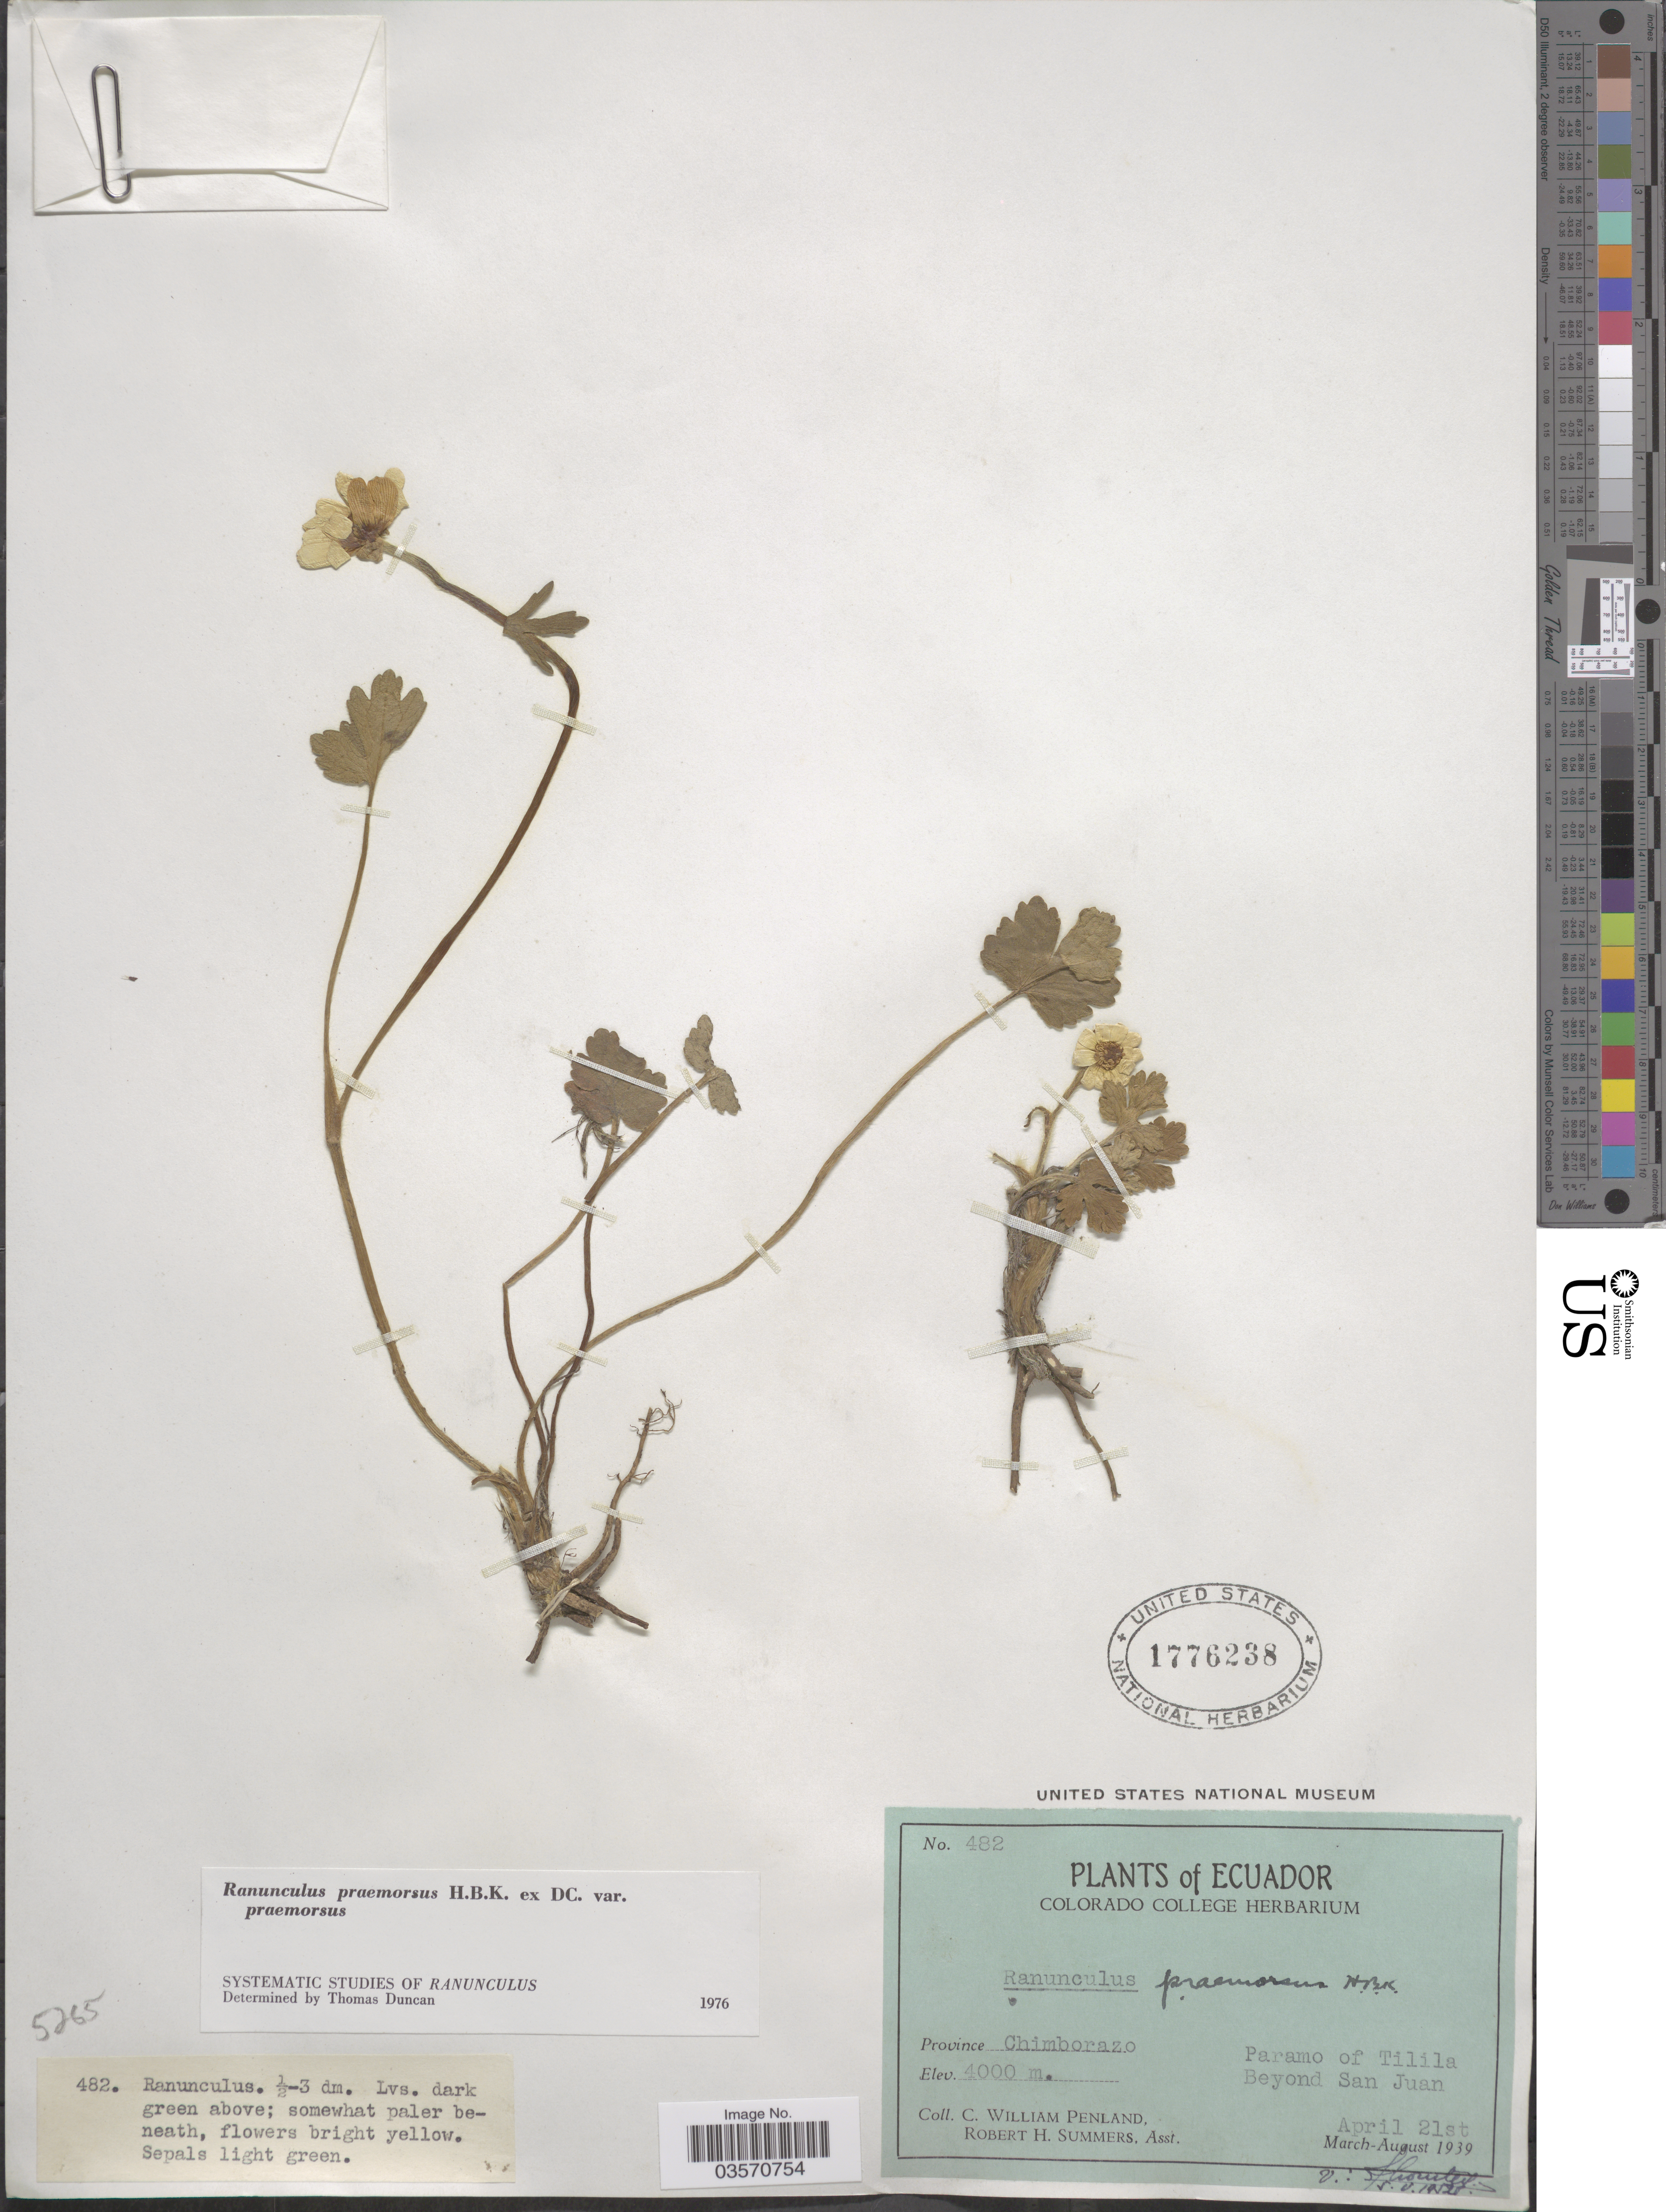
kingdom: Plantae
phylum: Tracheophyta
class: Magnoliopsida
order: Ranunculales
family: Ranunculaceae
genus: Ranunculus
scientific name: Ranunculus praemorsus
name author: Kunth ex DC.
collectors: C. W. Penland & R. Summers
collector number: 482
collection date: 1939-04-21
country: Ecuador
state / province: Chimborazo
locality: Paramo of Tilila Beyond San Juan.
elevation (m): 4000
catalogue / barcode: US 1776238